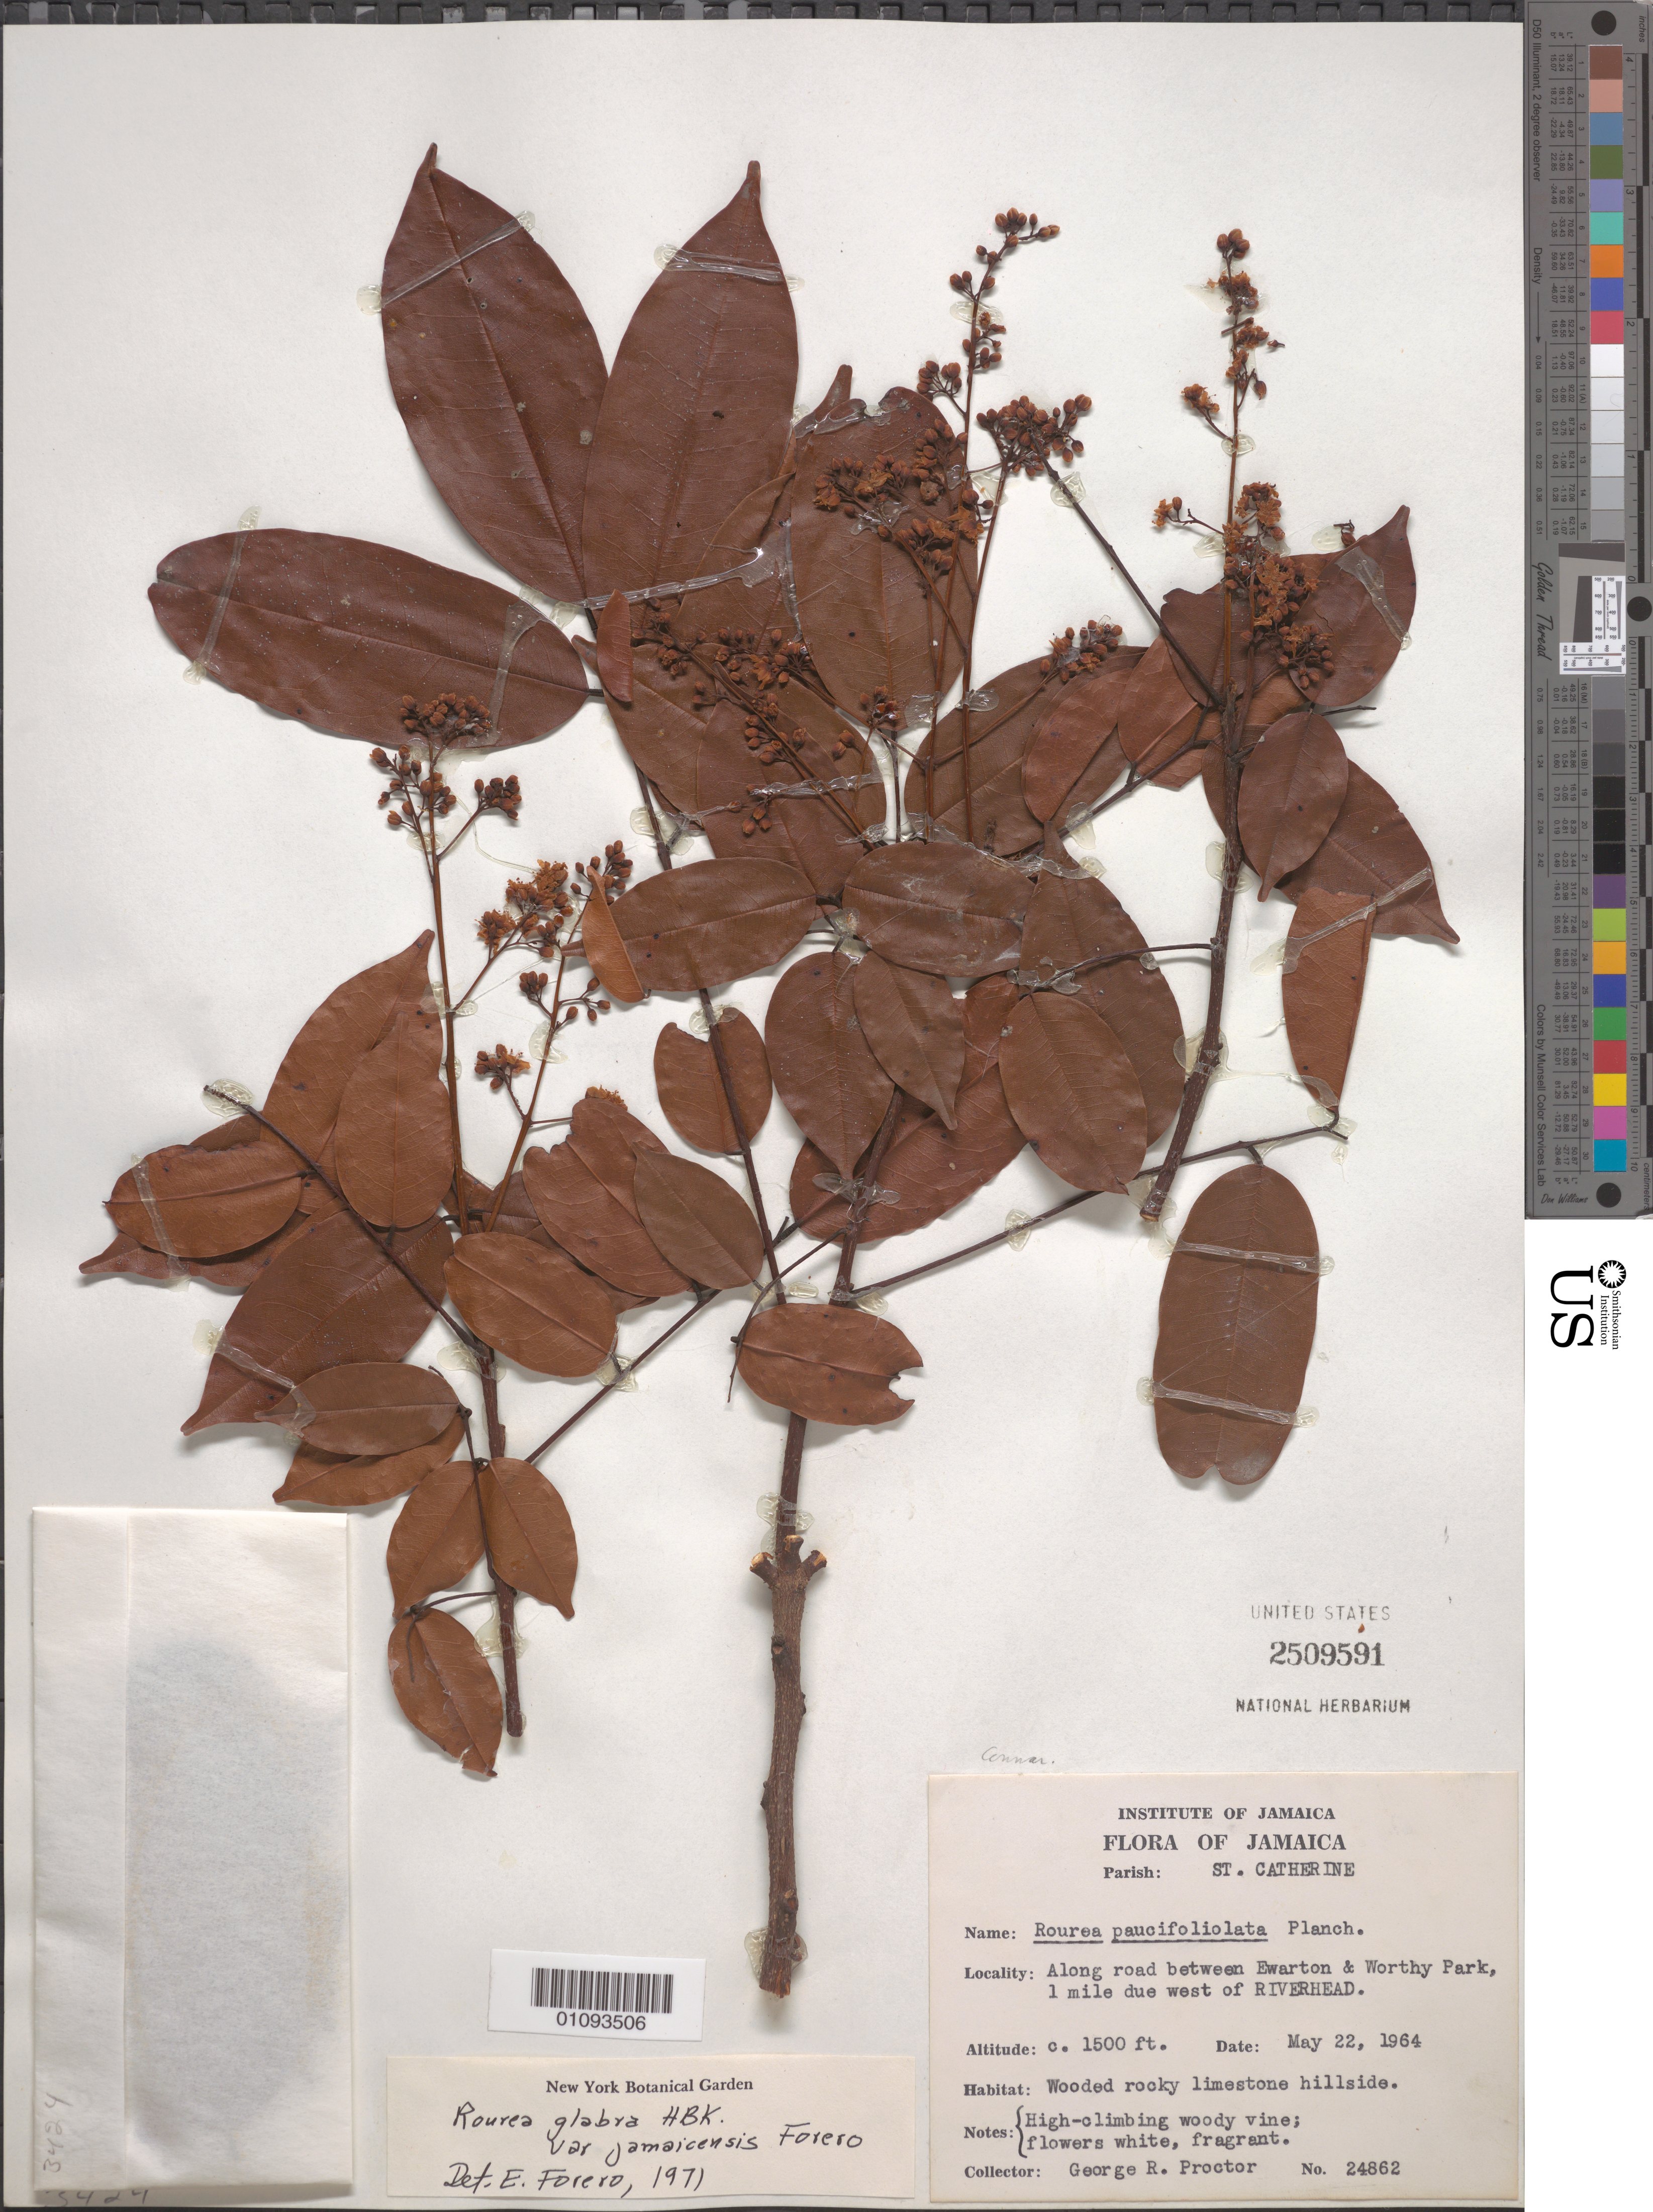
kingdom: Plantae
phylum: Tracheophyta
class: Magnoliopsida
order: Oxalidales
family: Connaraceae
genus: Rourea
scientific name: Rourea glabra var. jamaicensis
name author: Forero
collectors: R. George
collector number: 24862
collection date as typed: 22 May 1964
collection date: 1964-05-22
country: Jamaica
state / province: Saint Catherine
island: Jamaica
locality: Along Road Between Burton & Worthy Park, 1 mile due west of Riverhead.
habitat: Woody rock limestone hillside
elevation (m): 457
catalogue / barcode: US 2509591